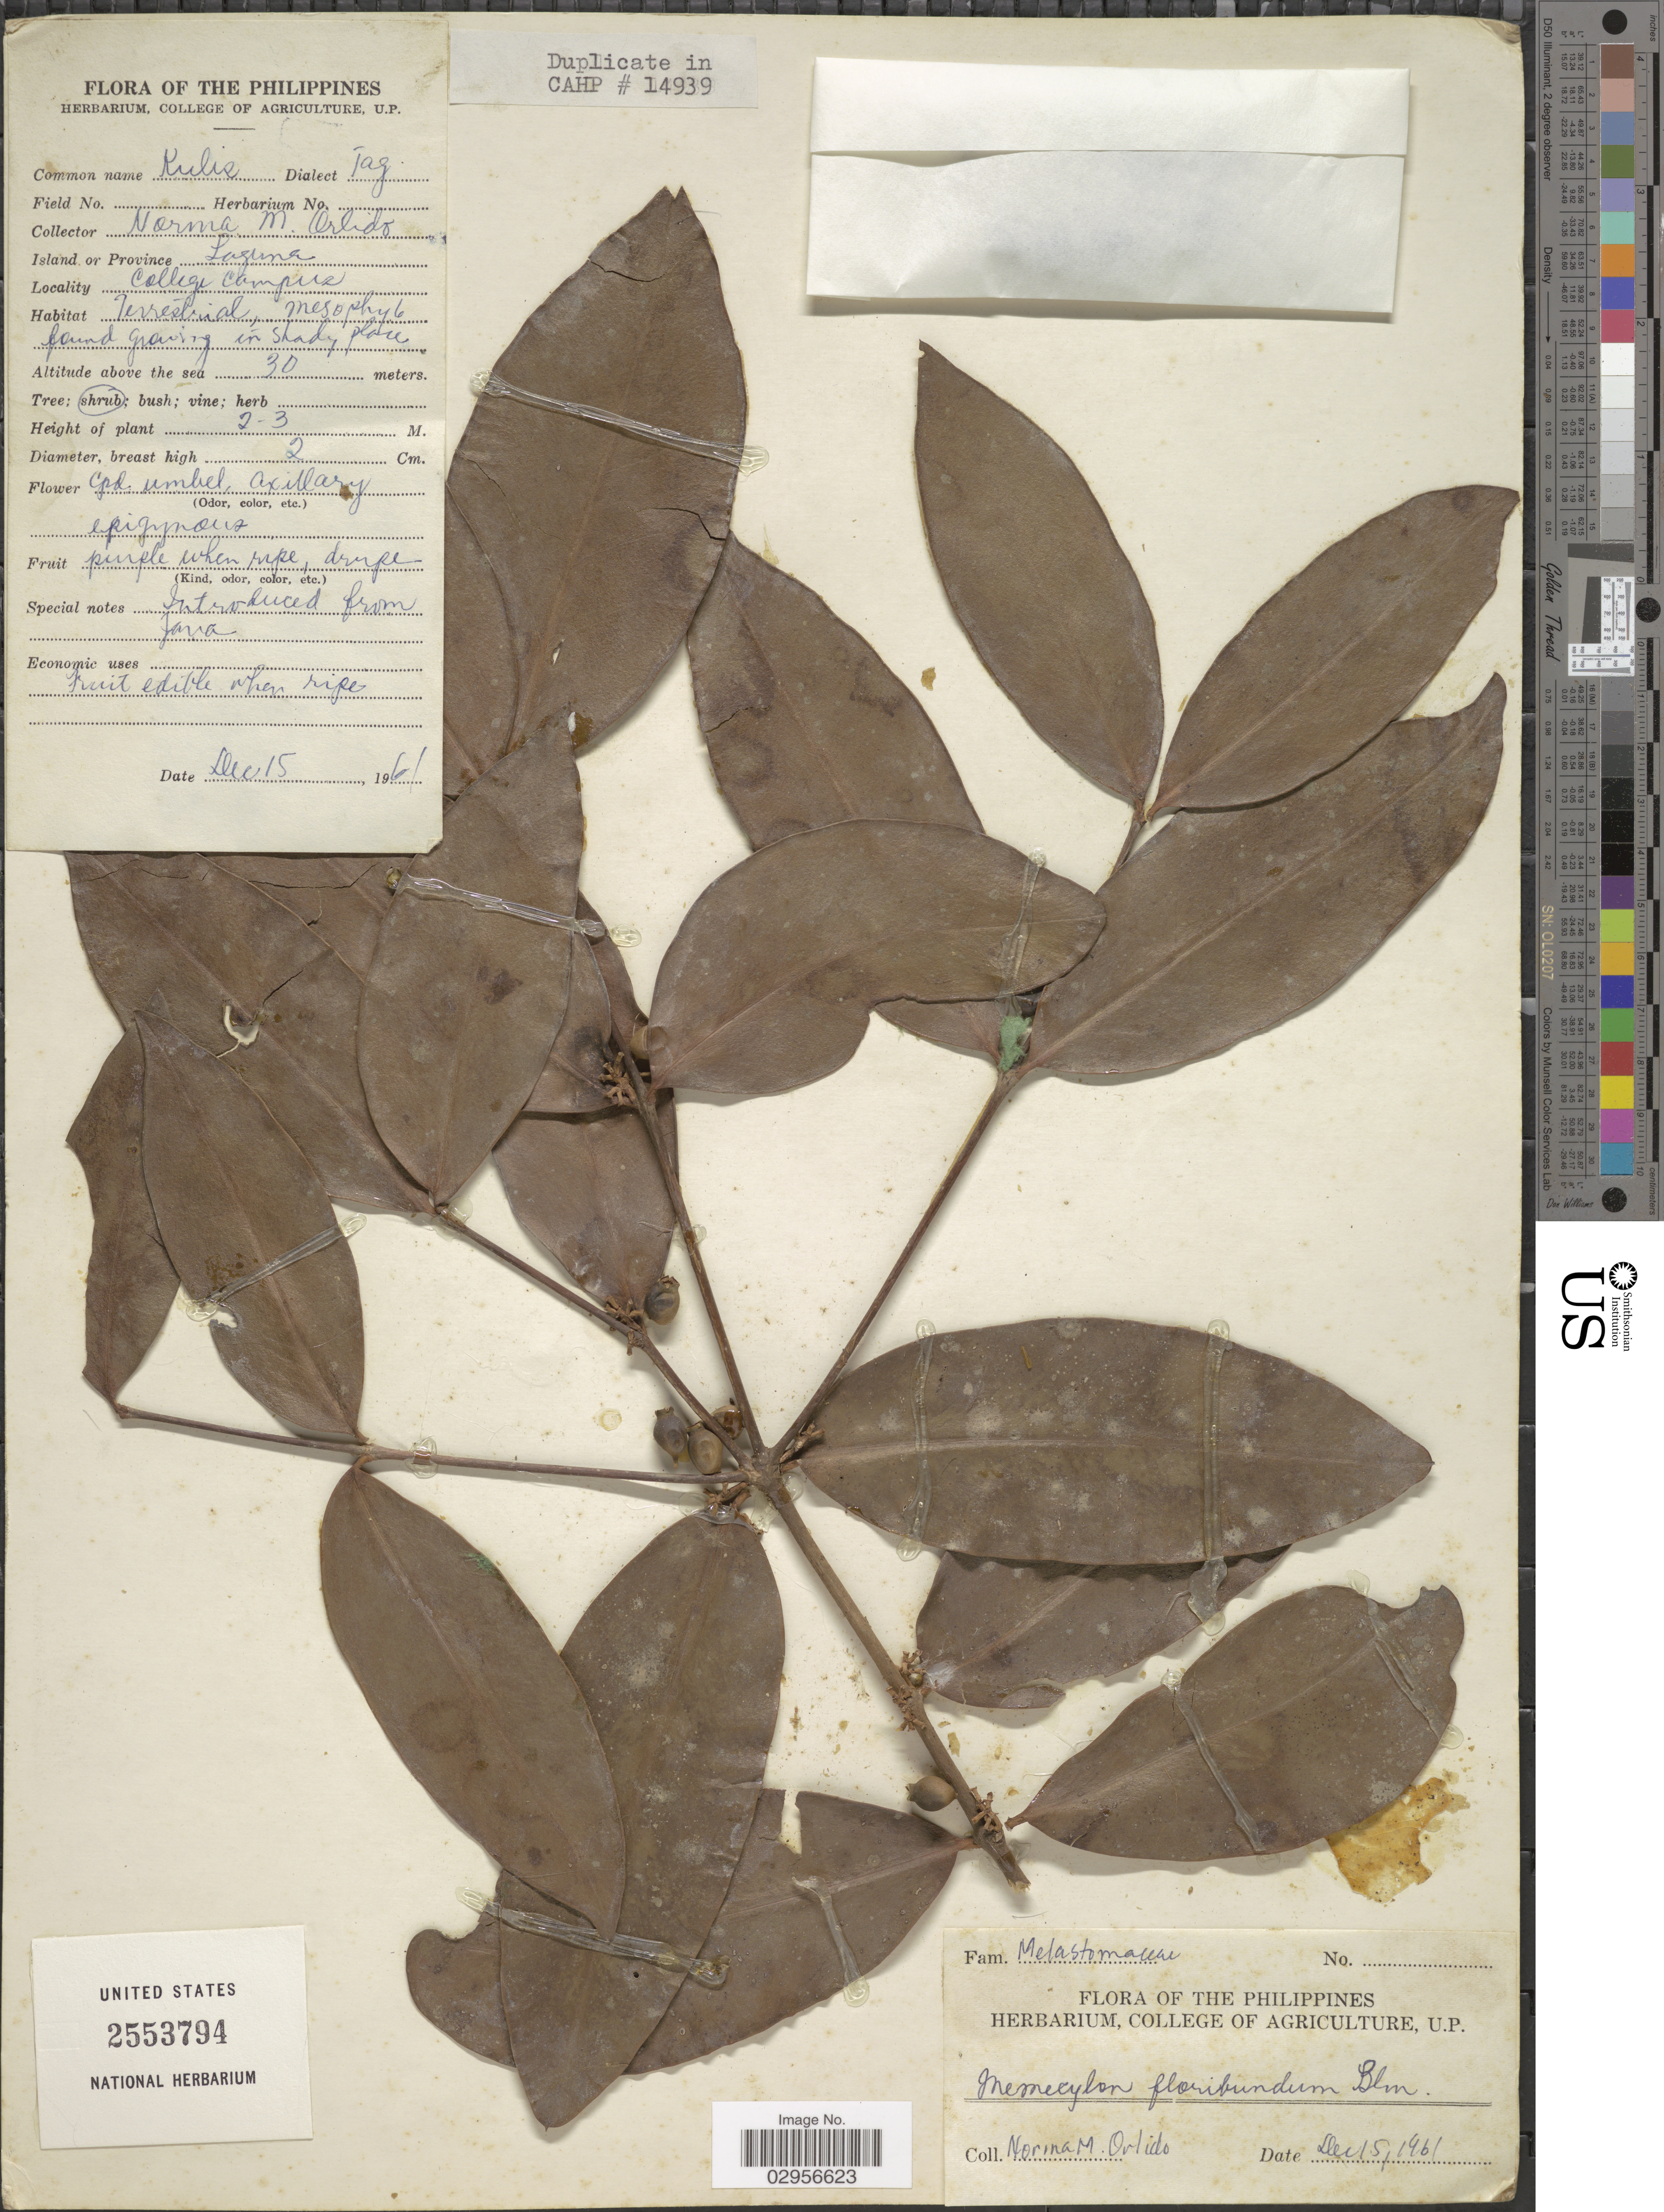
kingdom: Plantae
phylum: Tracheophyta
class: Magnoliopsida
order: Myrtales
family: Melastomataceae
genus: Memecylon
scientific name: Memecylon floribundum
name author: Blume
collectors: N. Orlido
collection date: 1961-12-15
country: Philippines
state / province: Calabarzon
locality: Island or Province Laguna, College Campus.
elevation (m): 30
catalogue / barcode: US 2553794